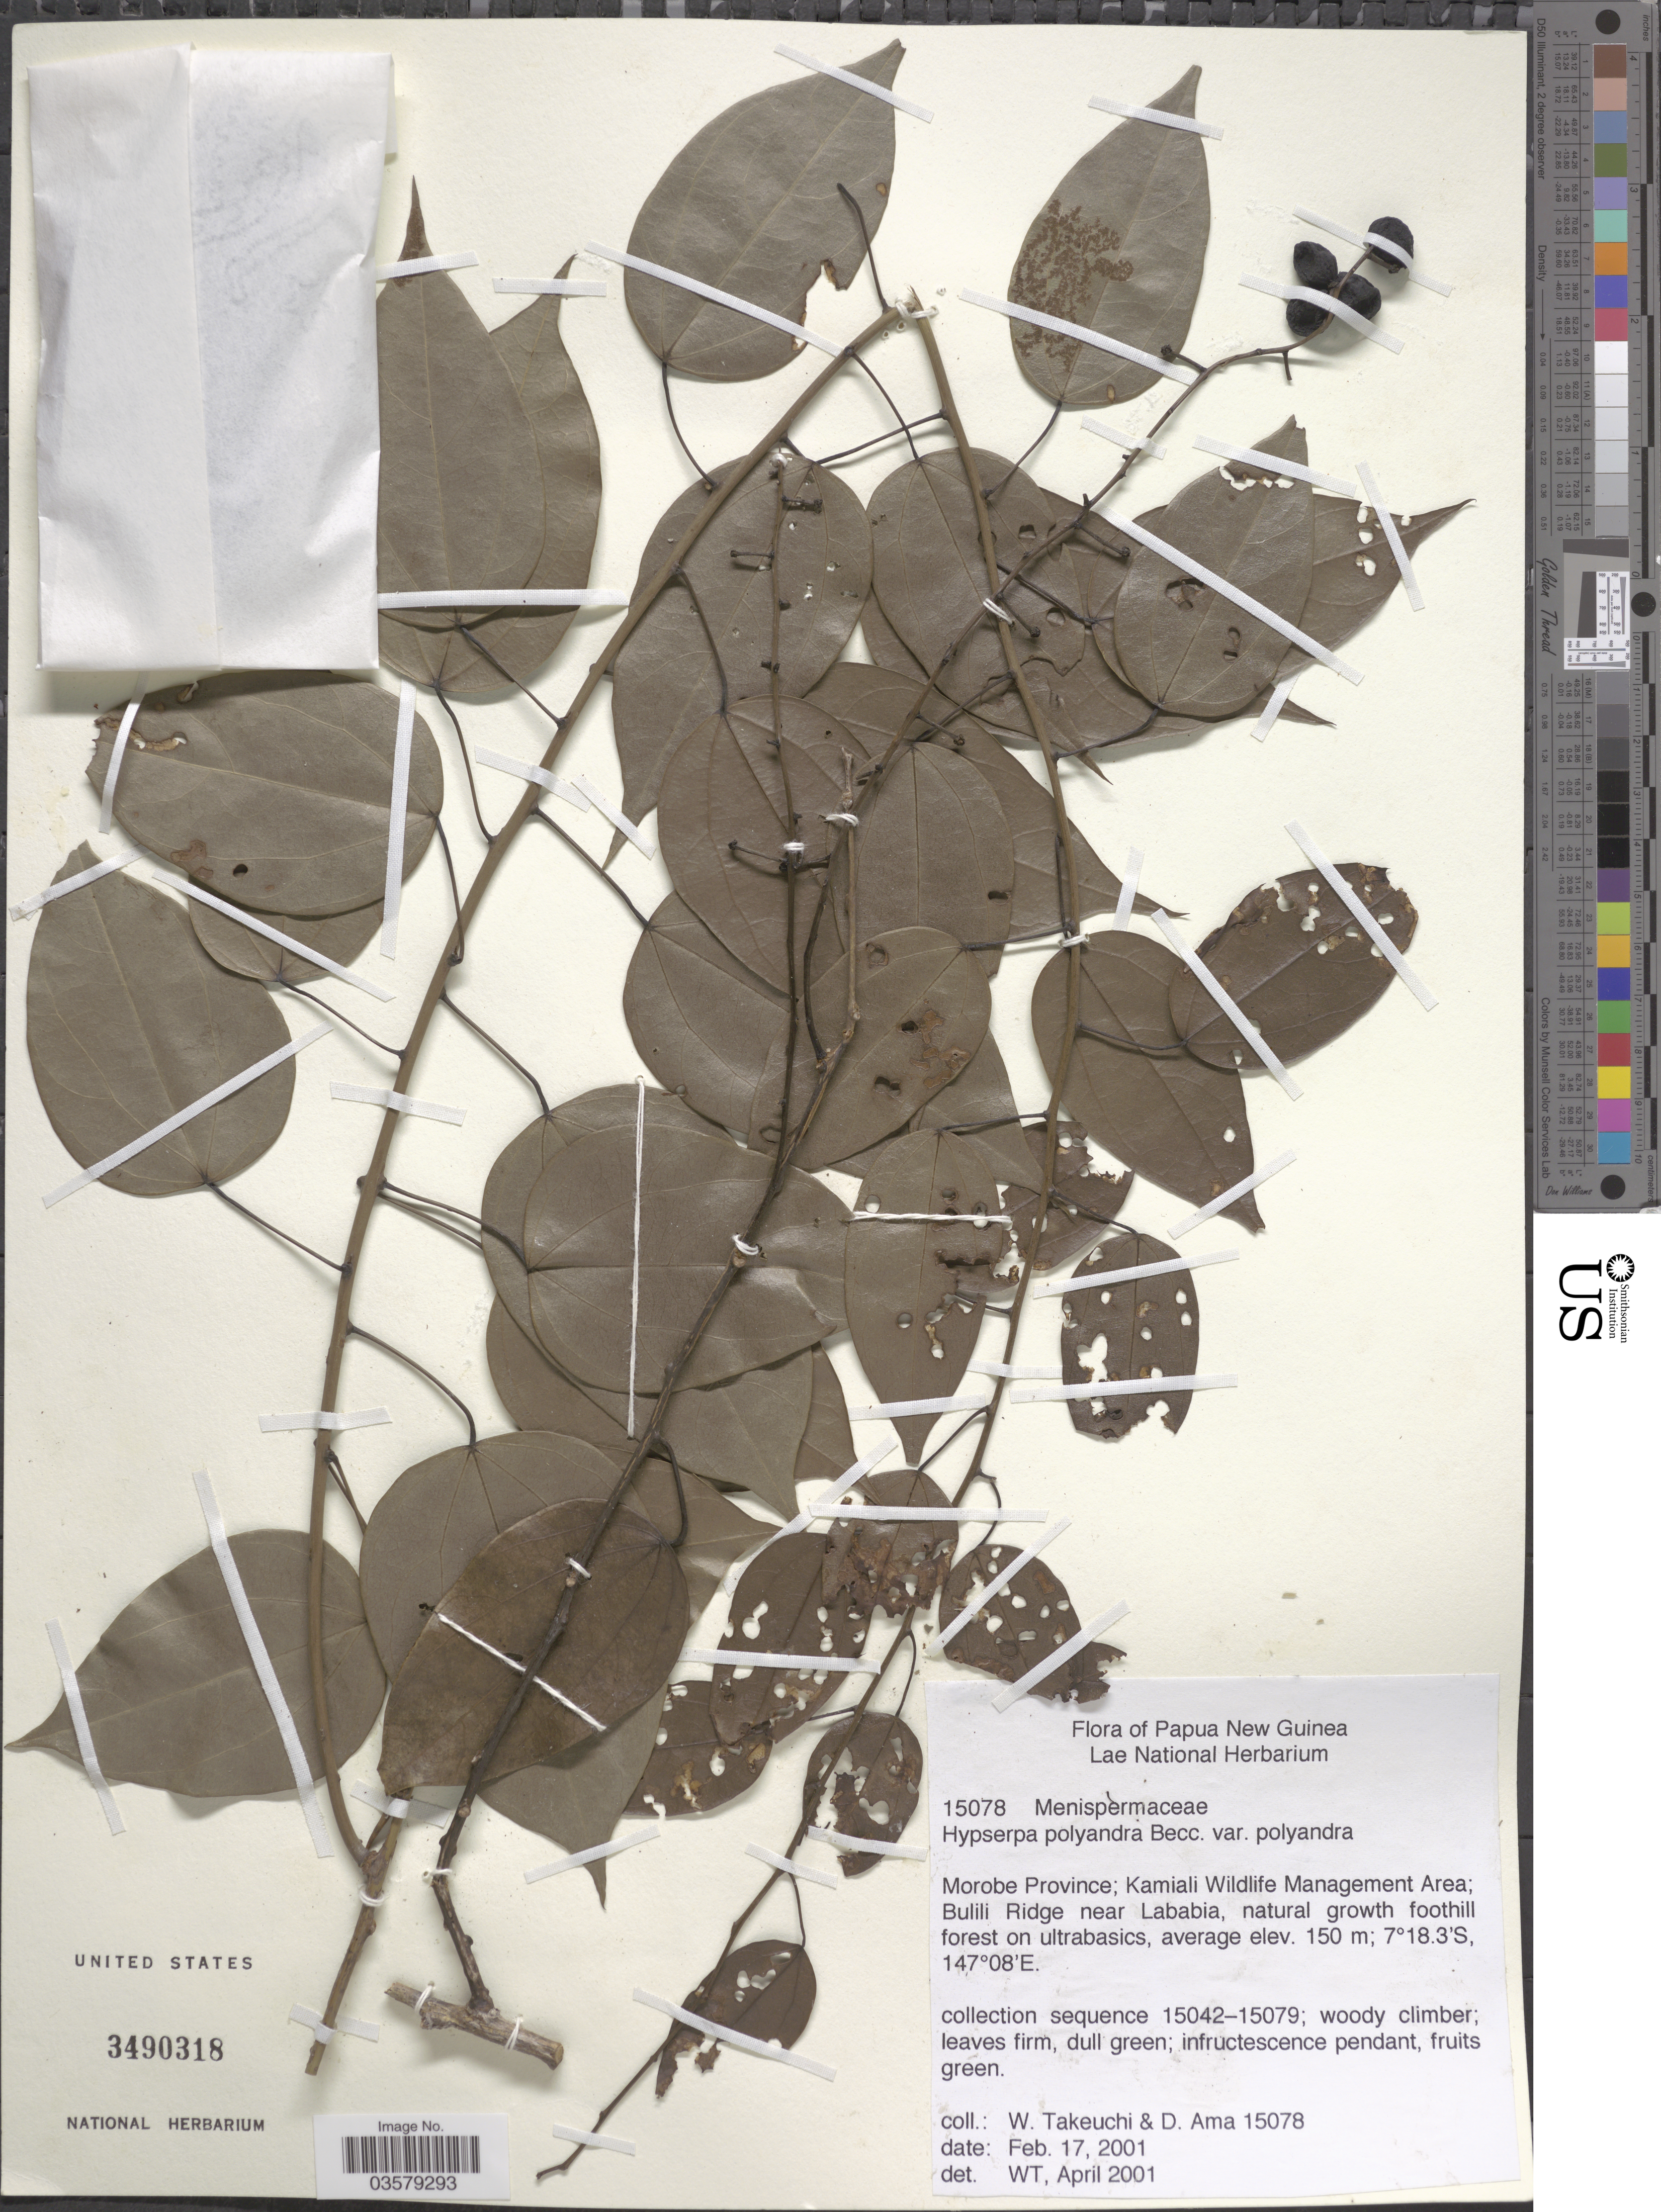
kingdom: Plantae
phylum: Tracheophyta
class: Magnoliopsida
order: Ranunculales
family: Menispermaceae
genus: Hypserpa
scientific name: Hypserpa polyandra var. polyandra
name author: Becc.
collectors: W. Takeuchi & D. Ama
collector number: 15078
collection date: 2001-02-17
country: Papua New Guinea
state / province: Morobe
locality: Kamiali Wildlife Management Area; Bulili Ridge near Lababia.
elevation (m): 150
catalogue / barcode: US 3490318